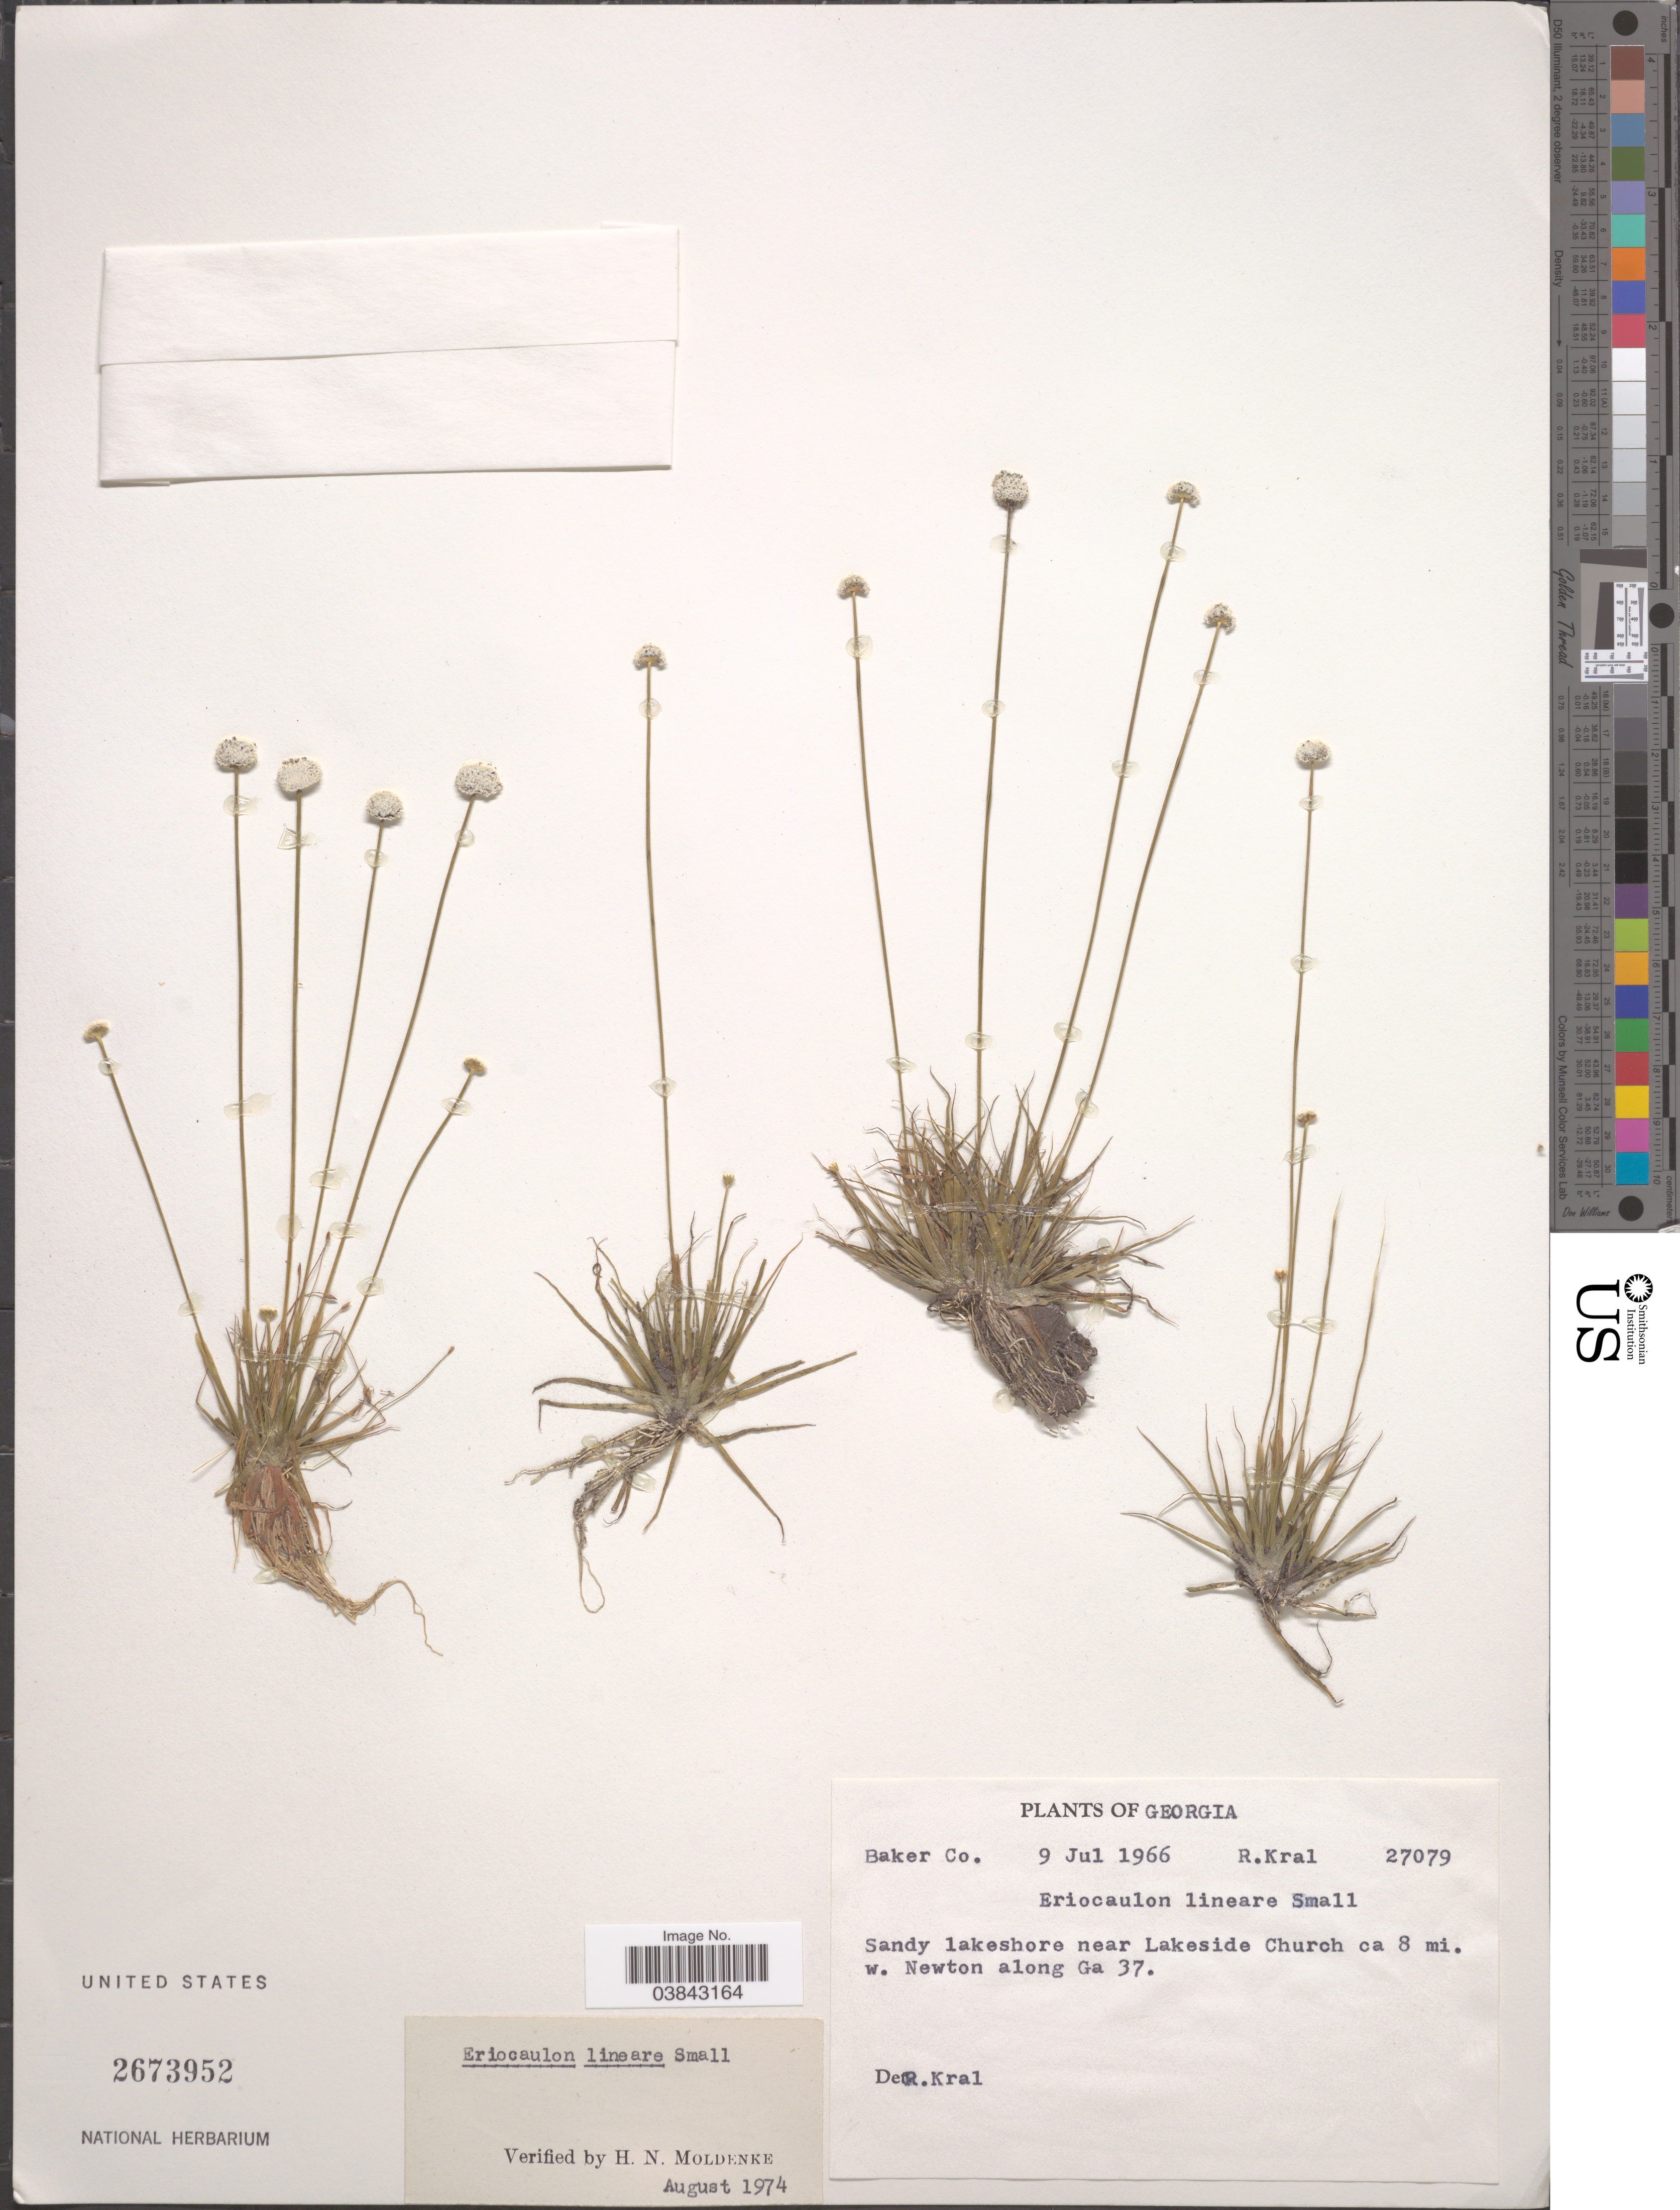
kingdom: Plantae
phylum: Tracheophyta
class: Liliopsida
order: Poales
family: Eriocaulaceae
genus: Eriocaulon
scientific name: Eriocaulon lineare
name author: Small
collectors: R. Kral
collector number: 27079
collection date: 1966-07-09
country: United States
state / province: Georgia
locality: Baker Co. Near Lakeside Church ca 8 mi. w. Newton along Ga 37.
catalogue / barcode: US 2673952